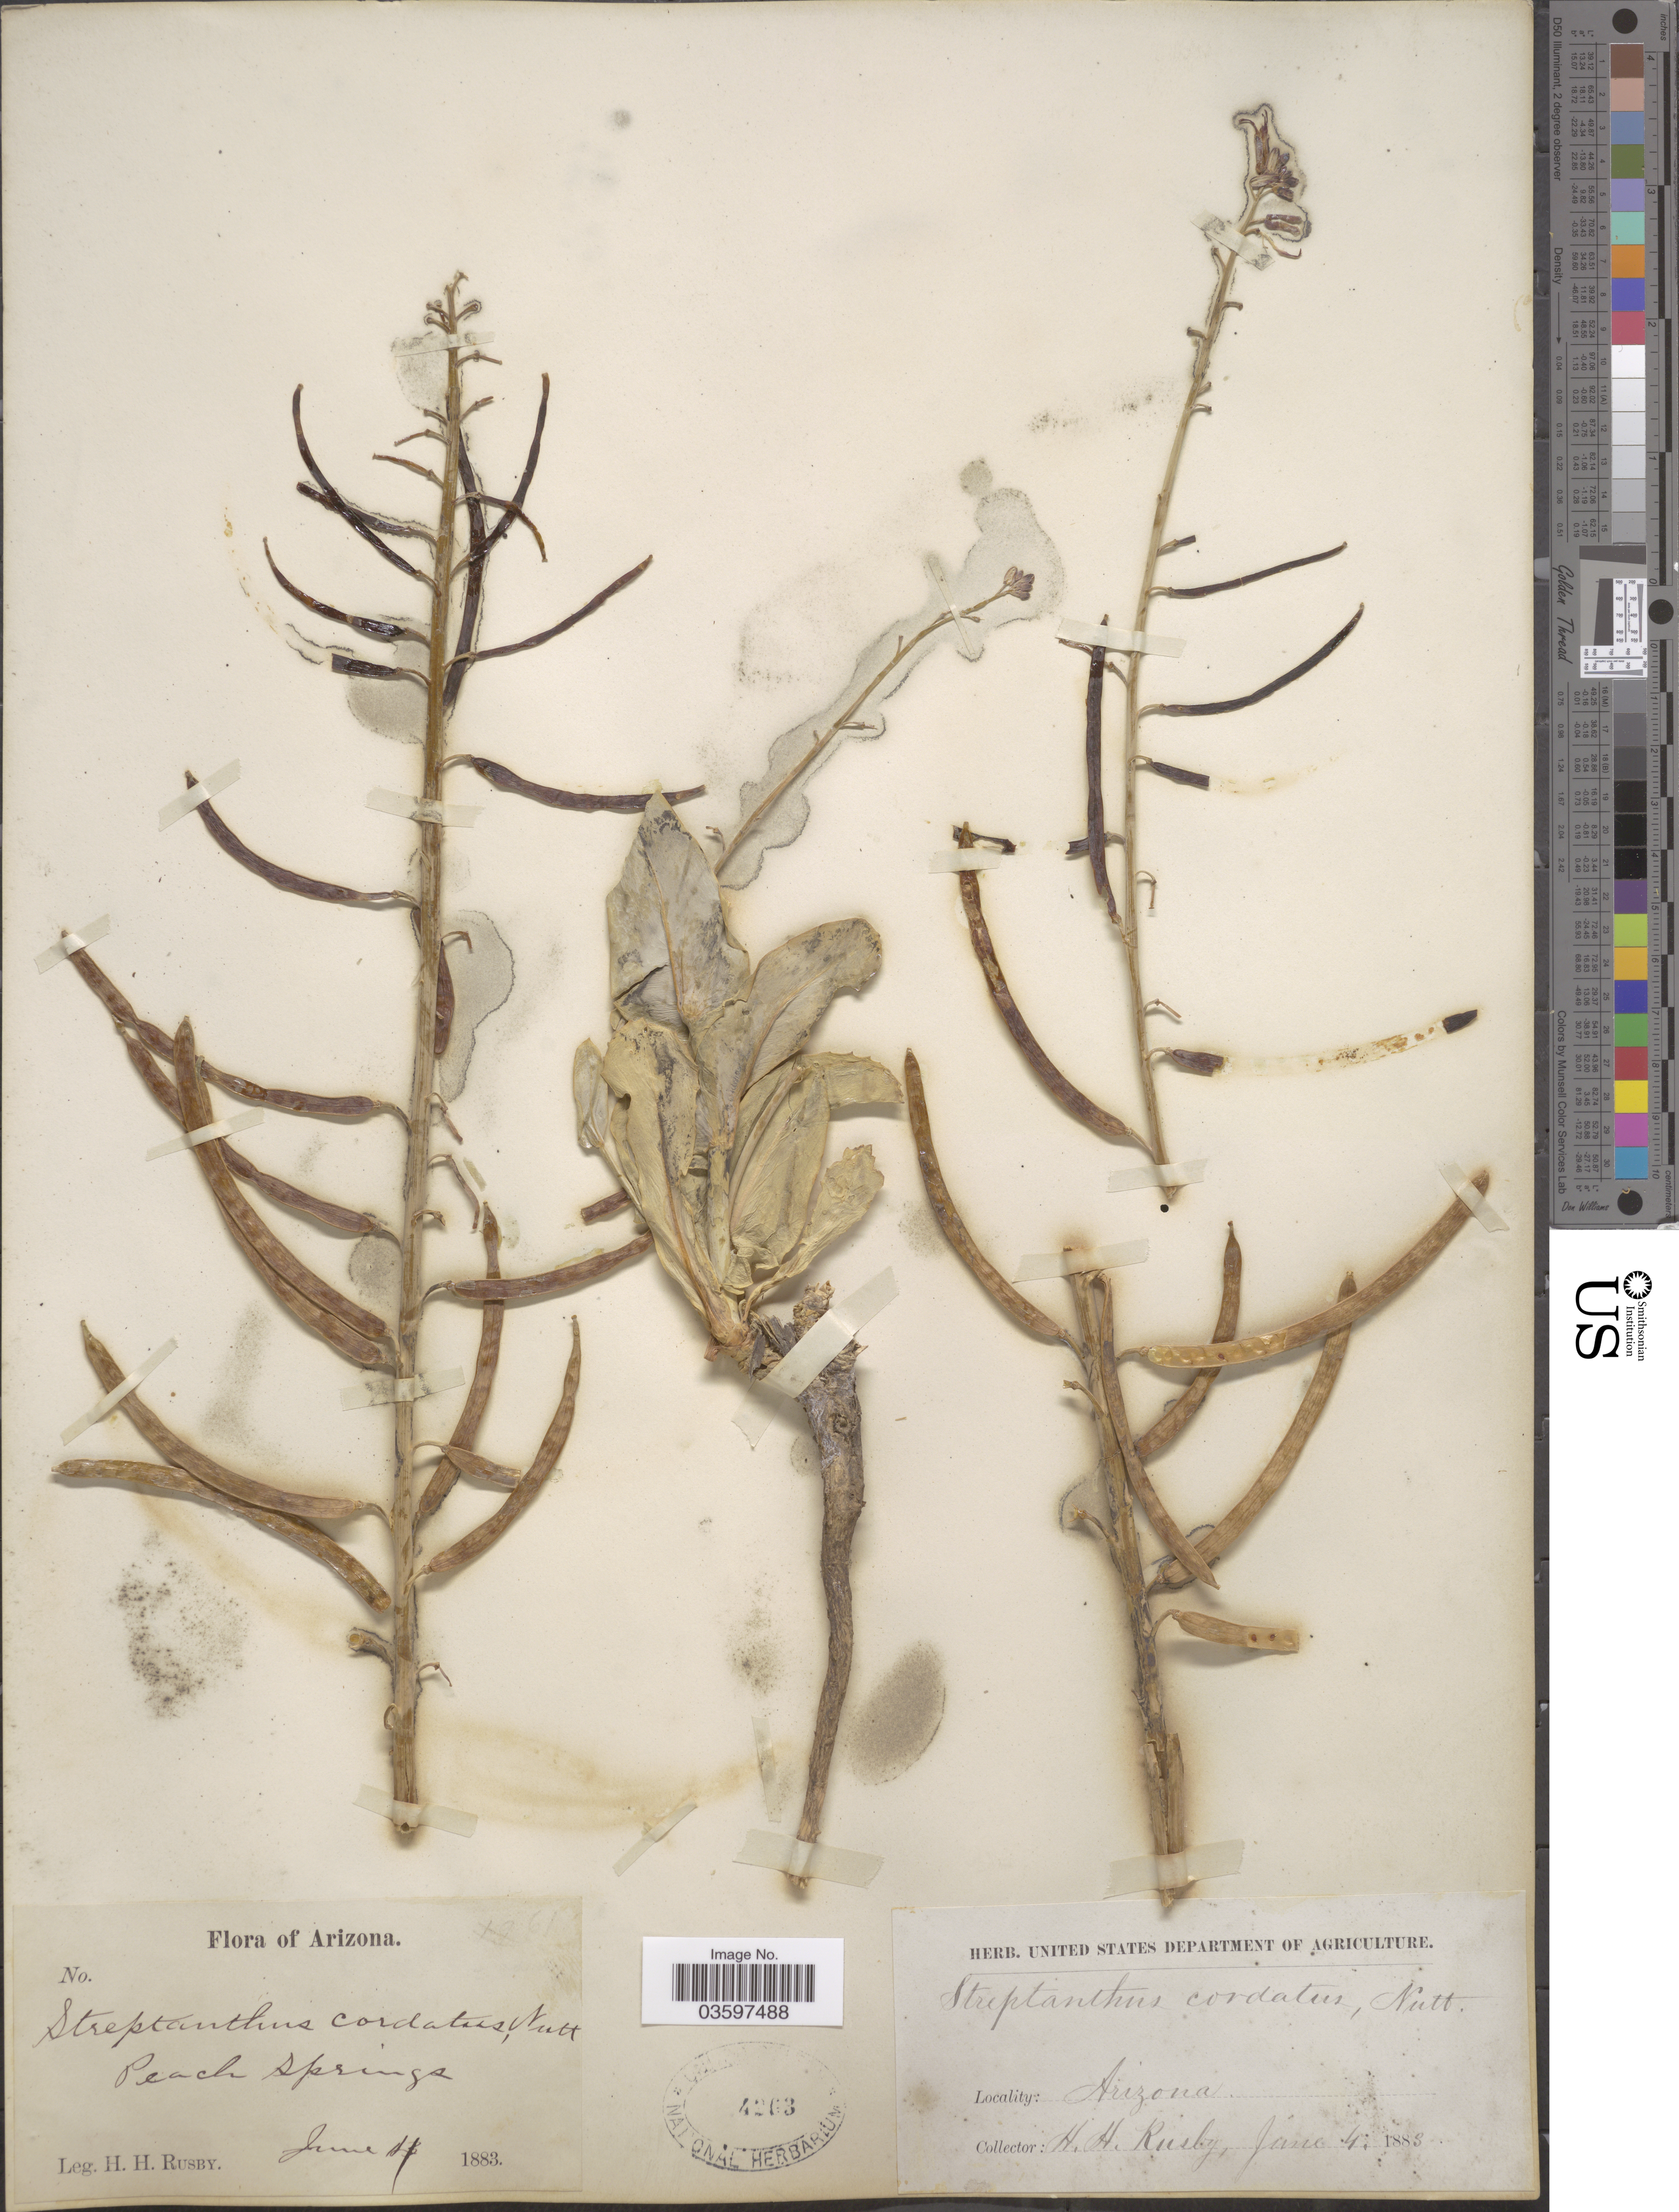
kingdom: Plantae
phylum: Tracheophyta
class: Magnoliopsida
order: Brassicales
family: Brassicaceae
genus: Streptanthus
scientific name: Streptanthus cordatus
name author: Nutt. ex Torr. & A. Gray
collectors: H. H. Rusby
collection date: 1883-06-04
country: United States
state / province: Arizona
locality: Peach Springs.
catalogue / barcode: US 4263